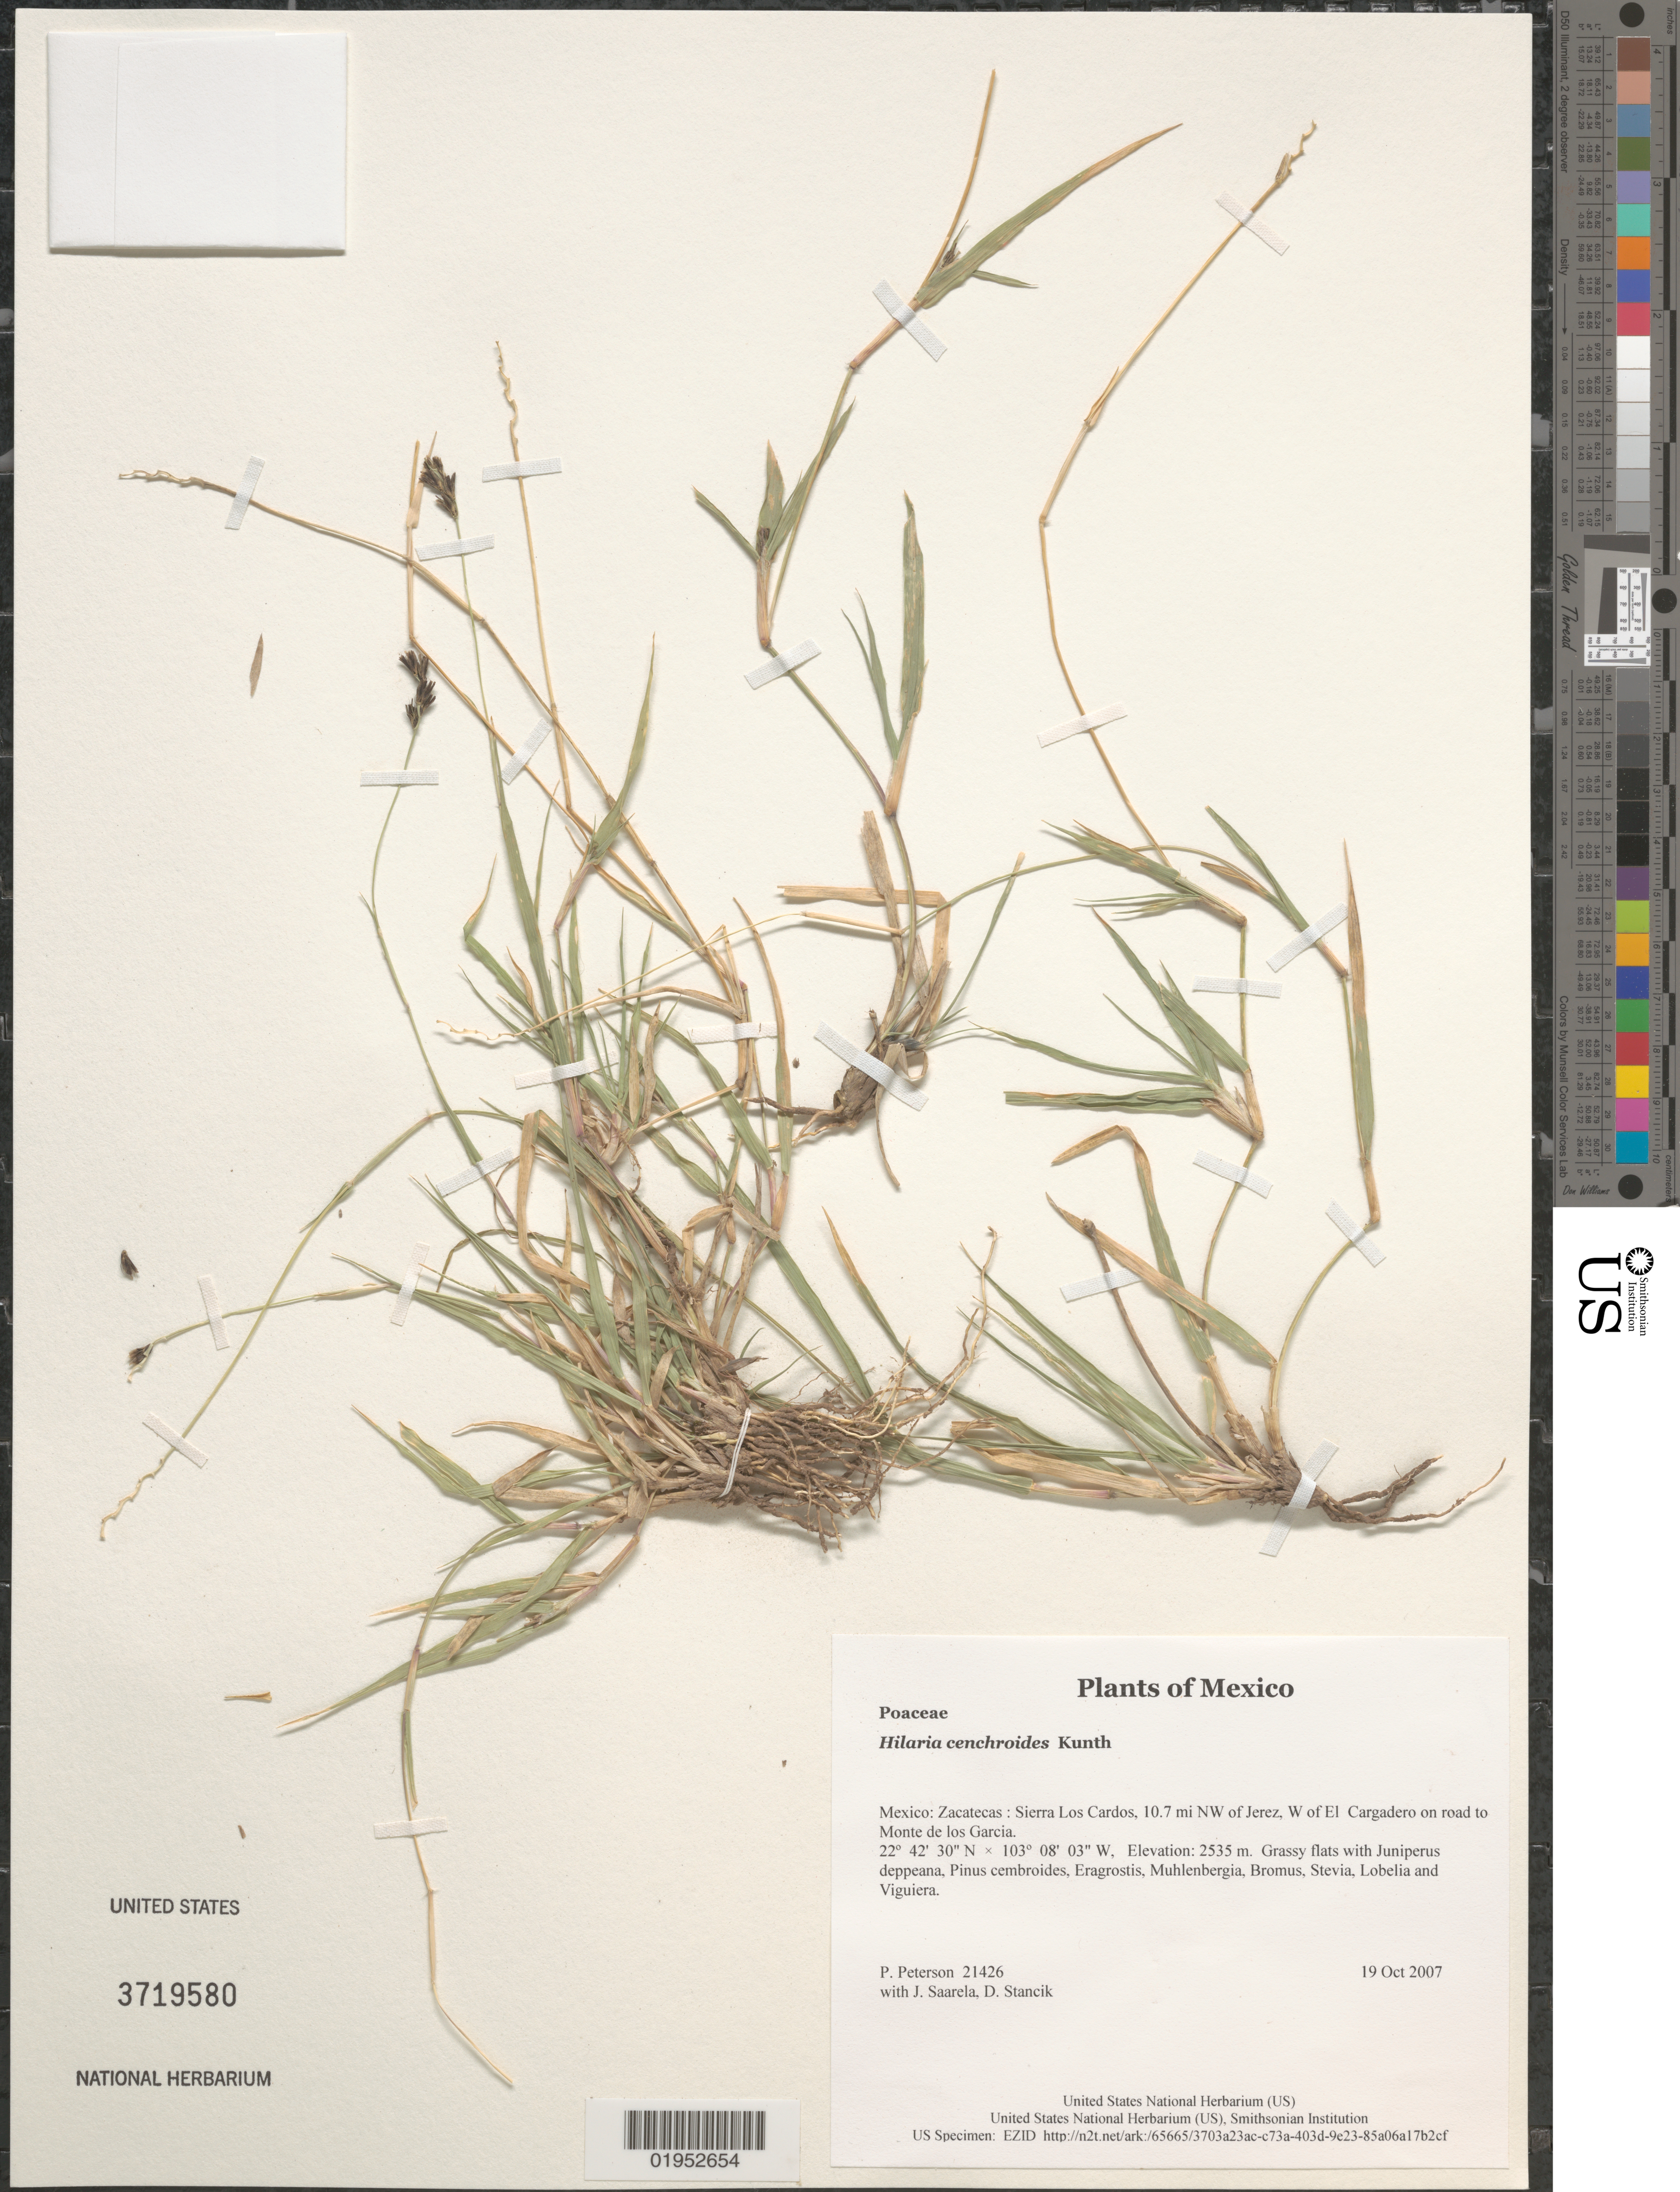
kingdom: Plantae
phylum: Tracheophyta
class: Liliopsida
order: Poales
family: Poaceae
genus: Hilaria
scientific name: Hilaria cenchroides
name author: Kunth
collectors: P. M. Peterson, J. Saarela & D. Stancik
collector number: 21426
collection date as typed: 19 Oct 2007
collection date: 2007-10-19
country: Mexico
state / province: Zacatecas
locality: Sierra Los Cardos, 10.7 mi NW of Jerez, W of El Cargadero on road to Monte de los Garcia.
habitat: Grassy flats with Juniperus deppeana, Pinus cembroides, Eragrostis, Muhlenbergia, Bromus, Stevia, Lobelia and Viguiera.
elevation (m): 2535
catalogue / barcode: US 3719580